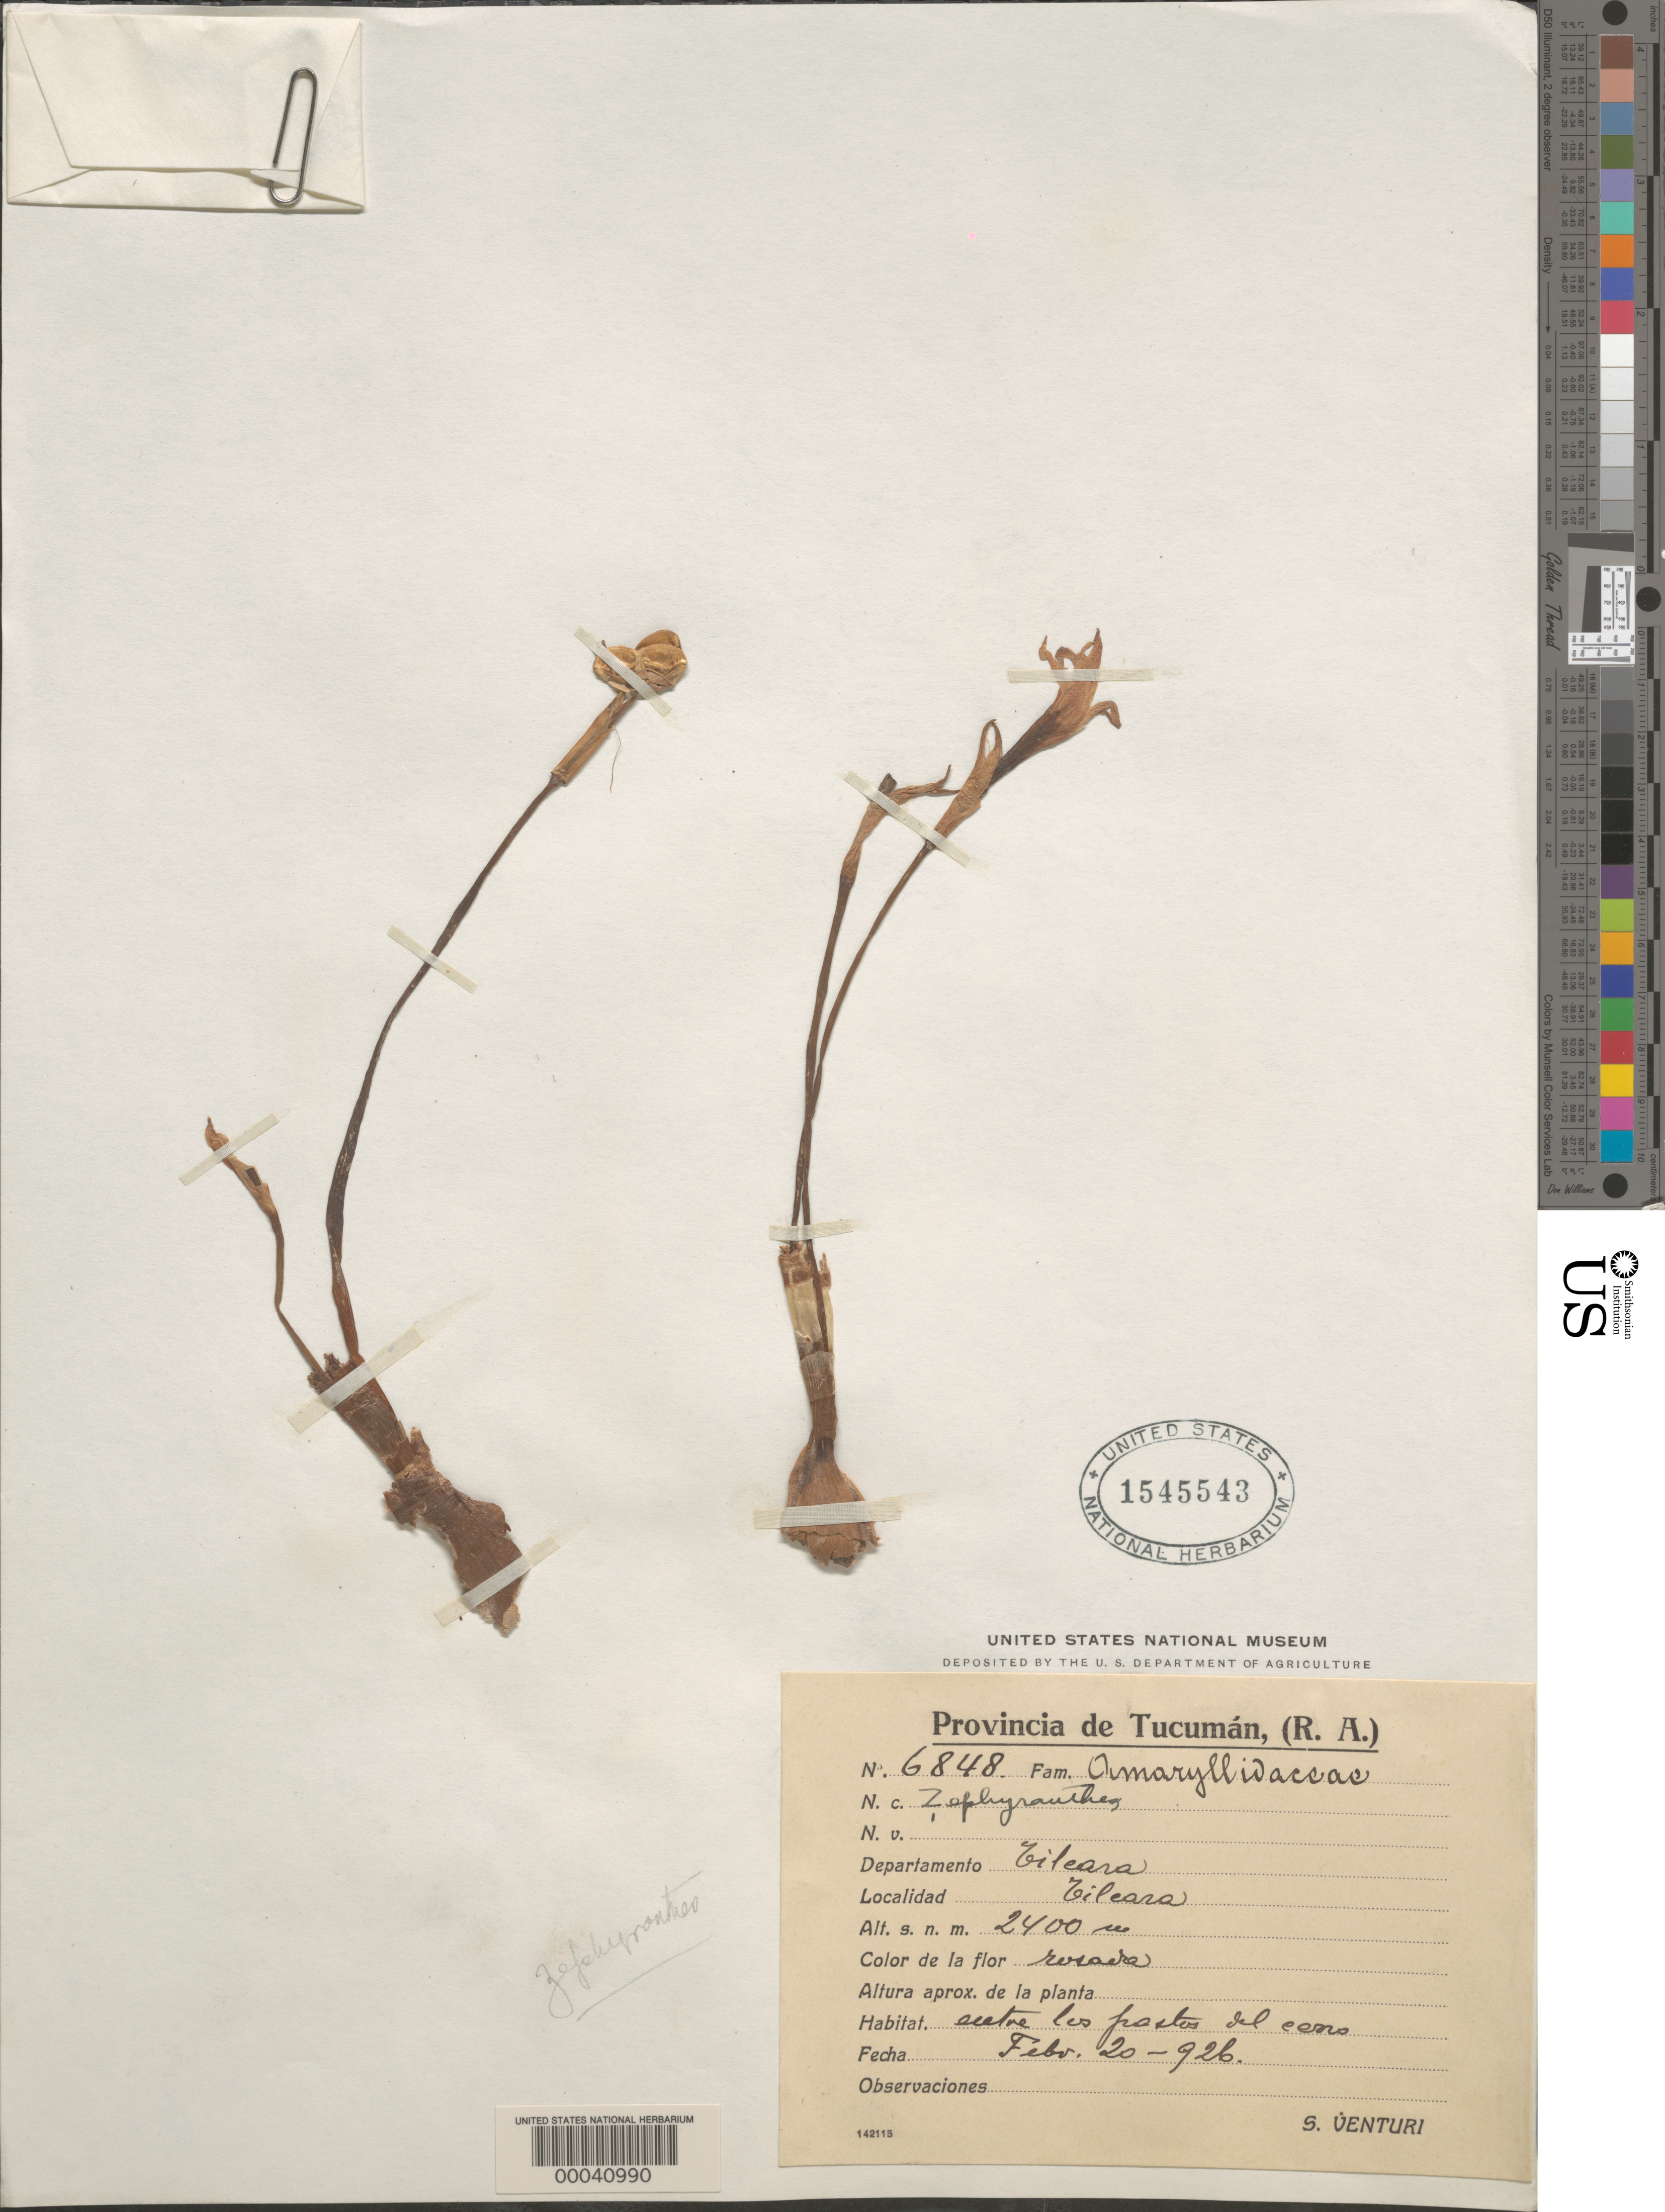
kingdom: Plantae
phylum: Tracheophyta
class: Liliopsida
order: Asparagales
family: Amaryllidaceae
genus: Zephyranthes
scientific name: Zephyranthes sp.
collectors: S. Venturi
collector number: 6848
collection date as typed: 20 Feb 1926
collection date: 1926-02-20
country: Argentina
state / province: Jujuy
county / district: Tilcara ?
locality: Tileara Dept.. (?), Tilcara. [province originally recorded as Tucumán.]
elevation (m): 2400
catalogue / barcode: US 1545543